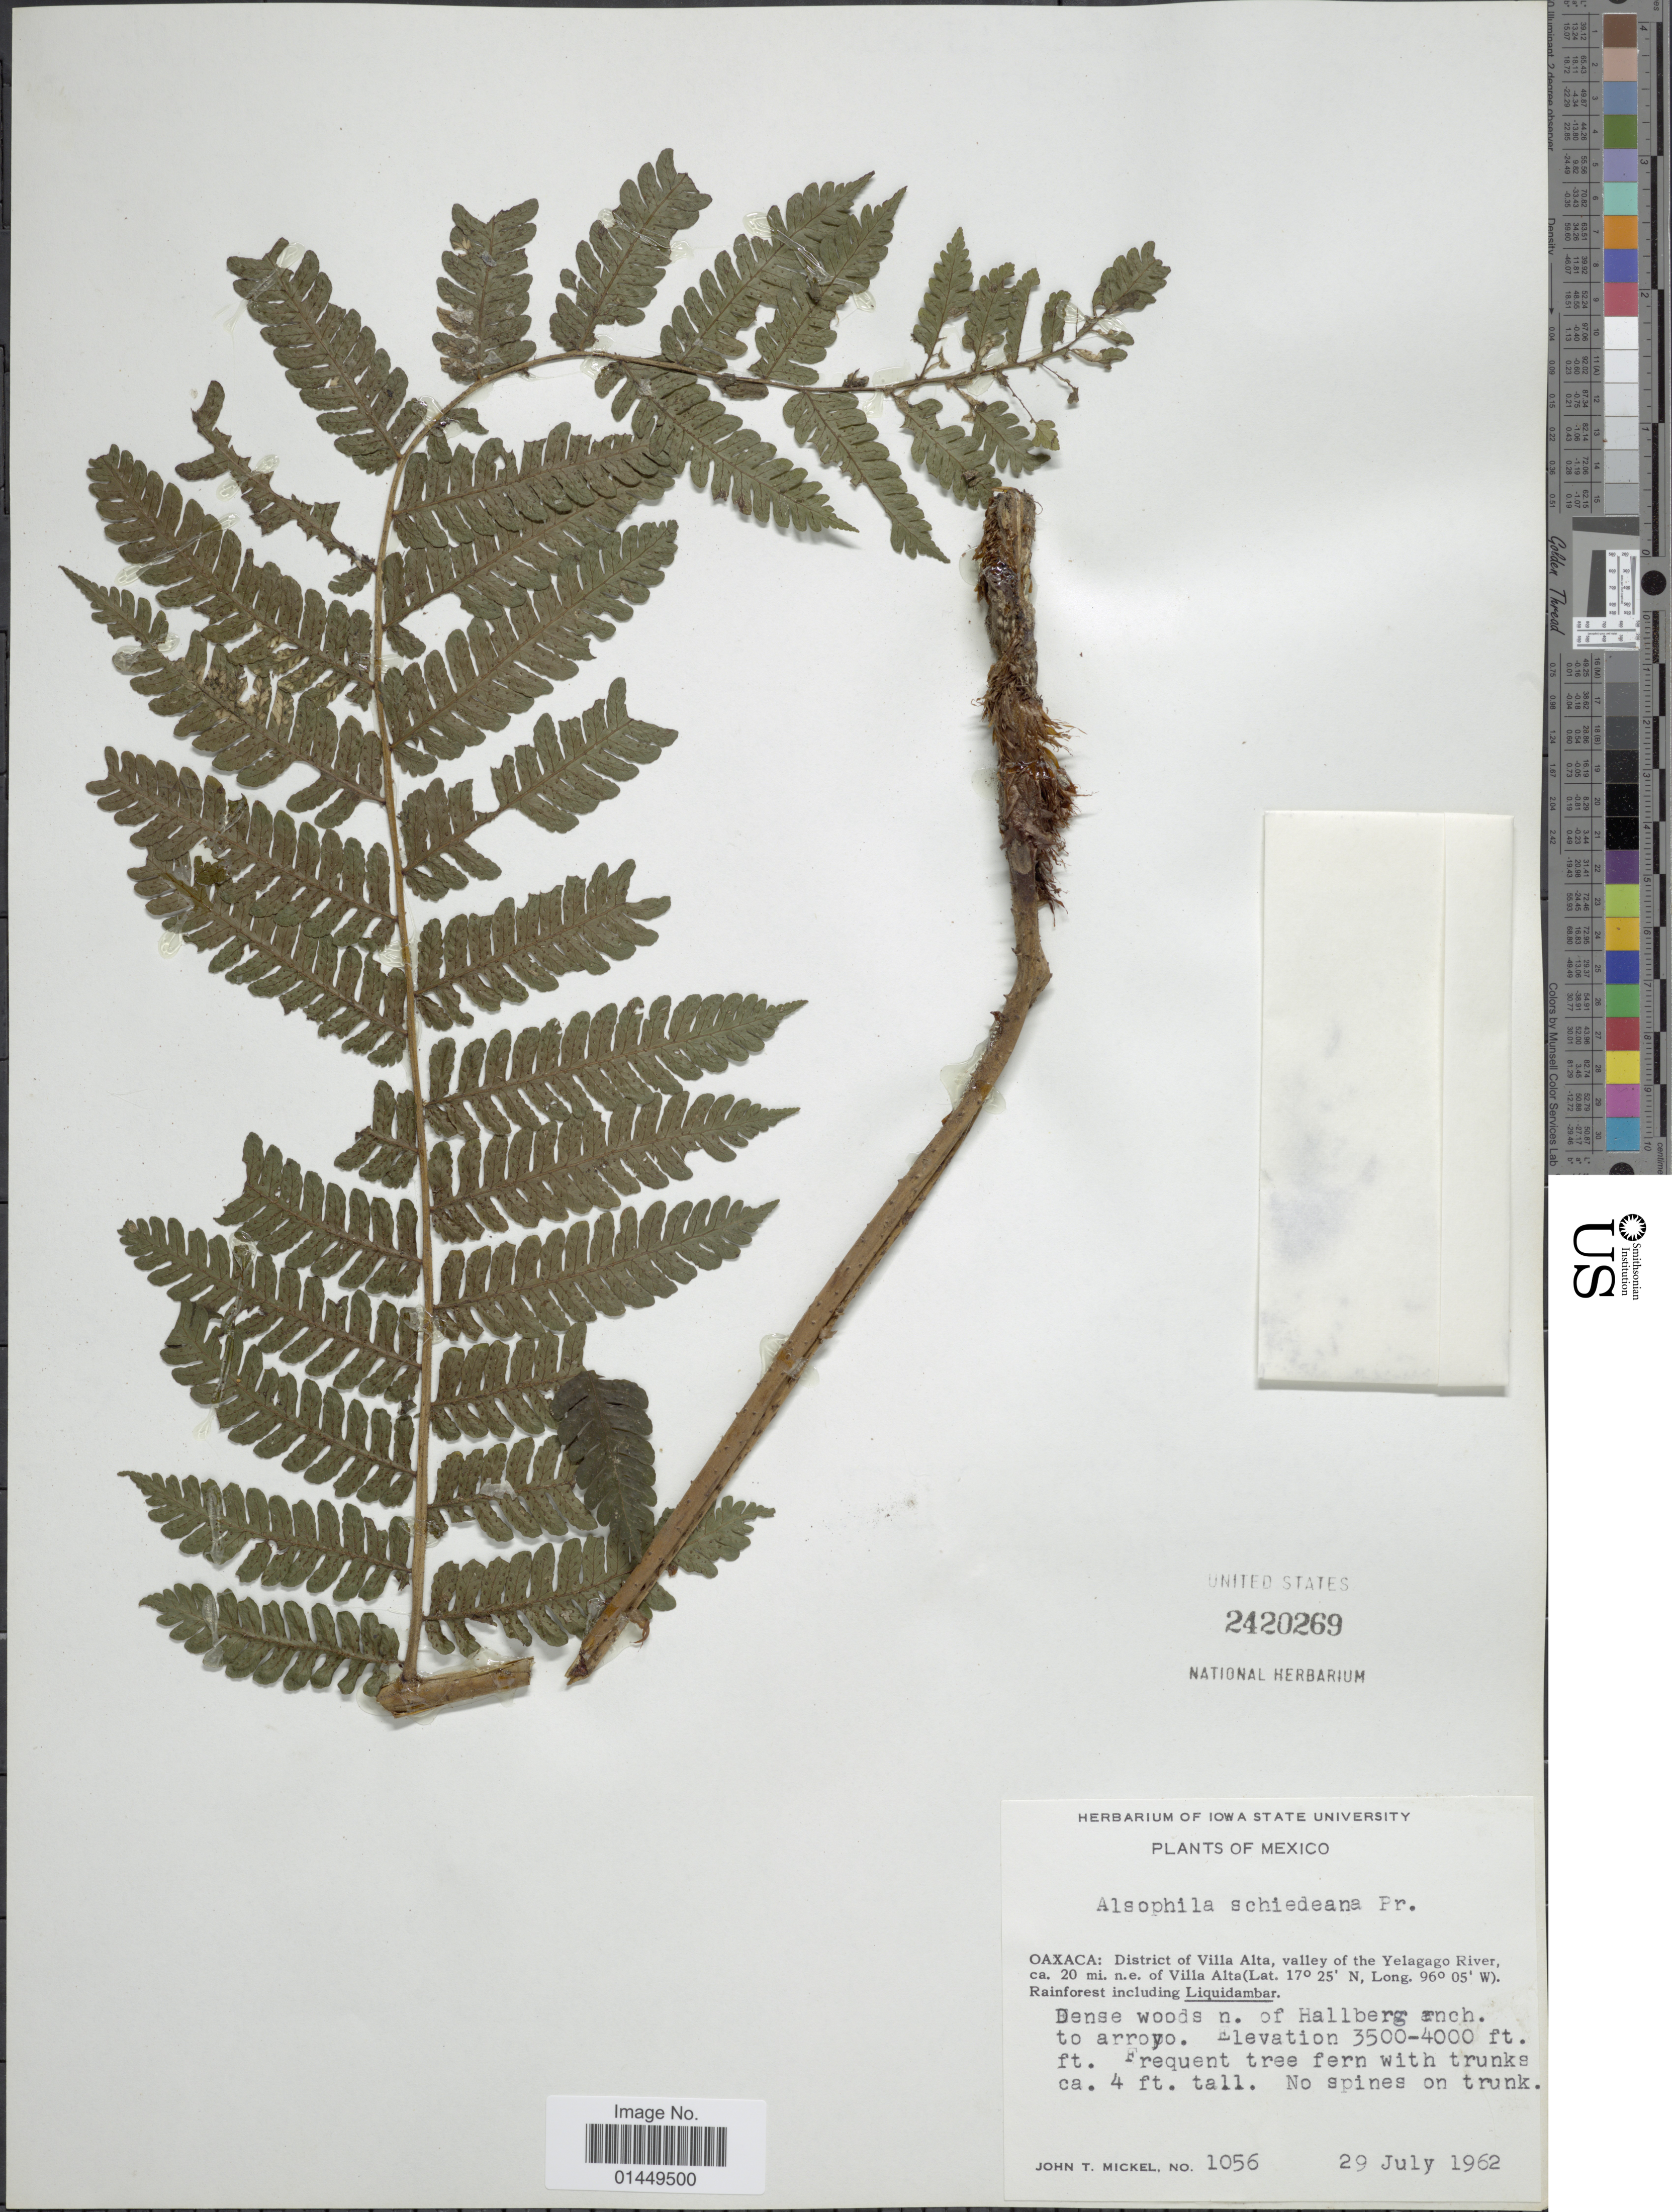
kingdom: Plantae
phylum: Tracheophyta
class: Polypodiopsida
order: Cyatheales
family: Cyatheaceae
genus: Cyathea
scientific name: Cyathea schiedeana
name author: (C. Presl) Domin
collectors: J. T. Mickel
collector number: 1056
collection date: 1962-07-29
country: Mexico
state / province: Oaxaca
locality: Oaxaca: District of Villa Alta, valley of the Yelagago River, 20 mi. n.e. of Villa Alta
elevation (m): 1067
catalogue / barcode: US 2420269